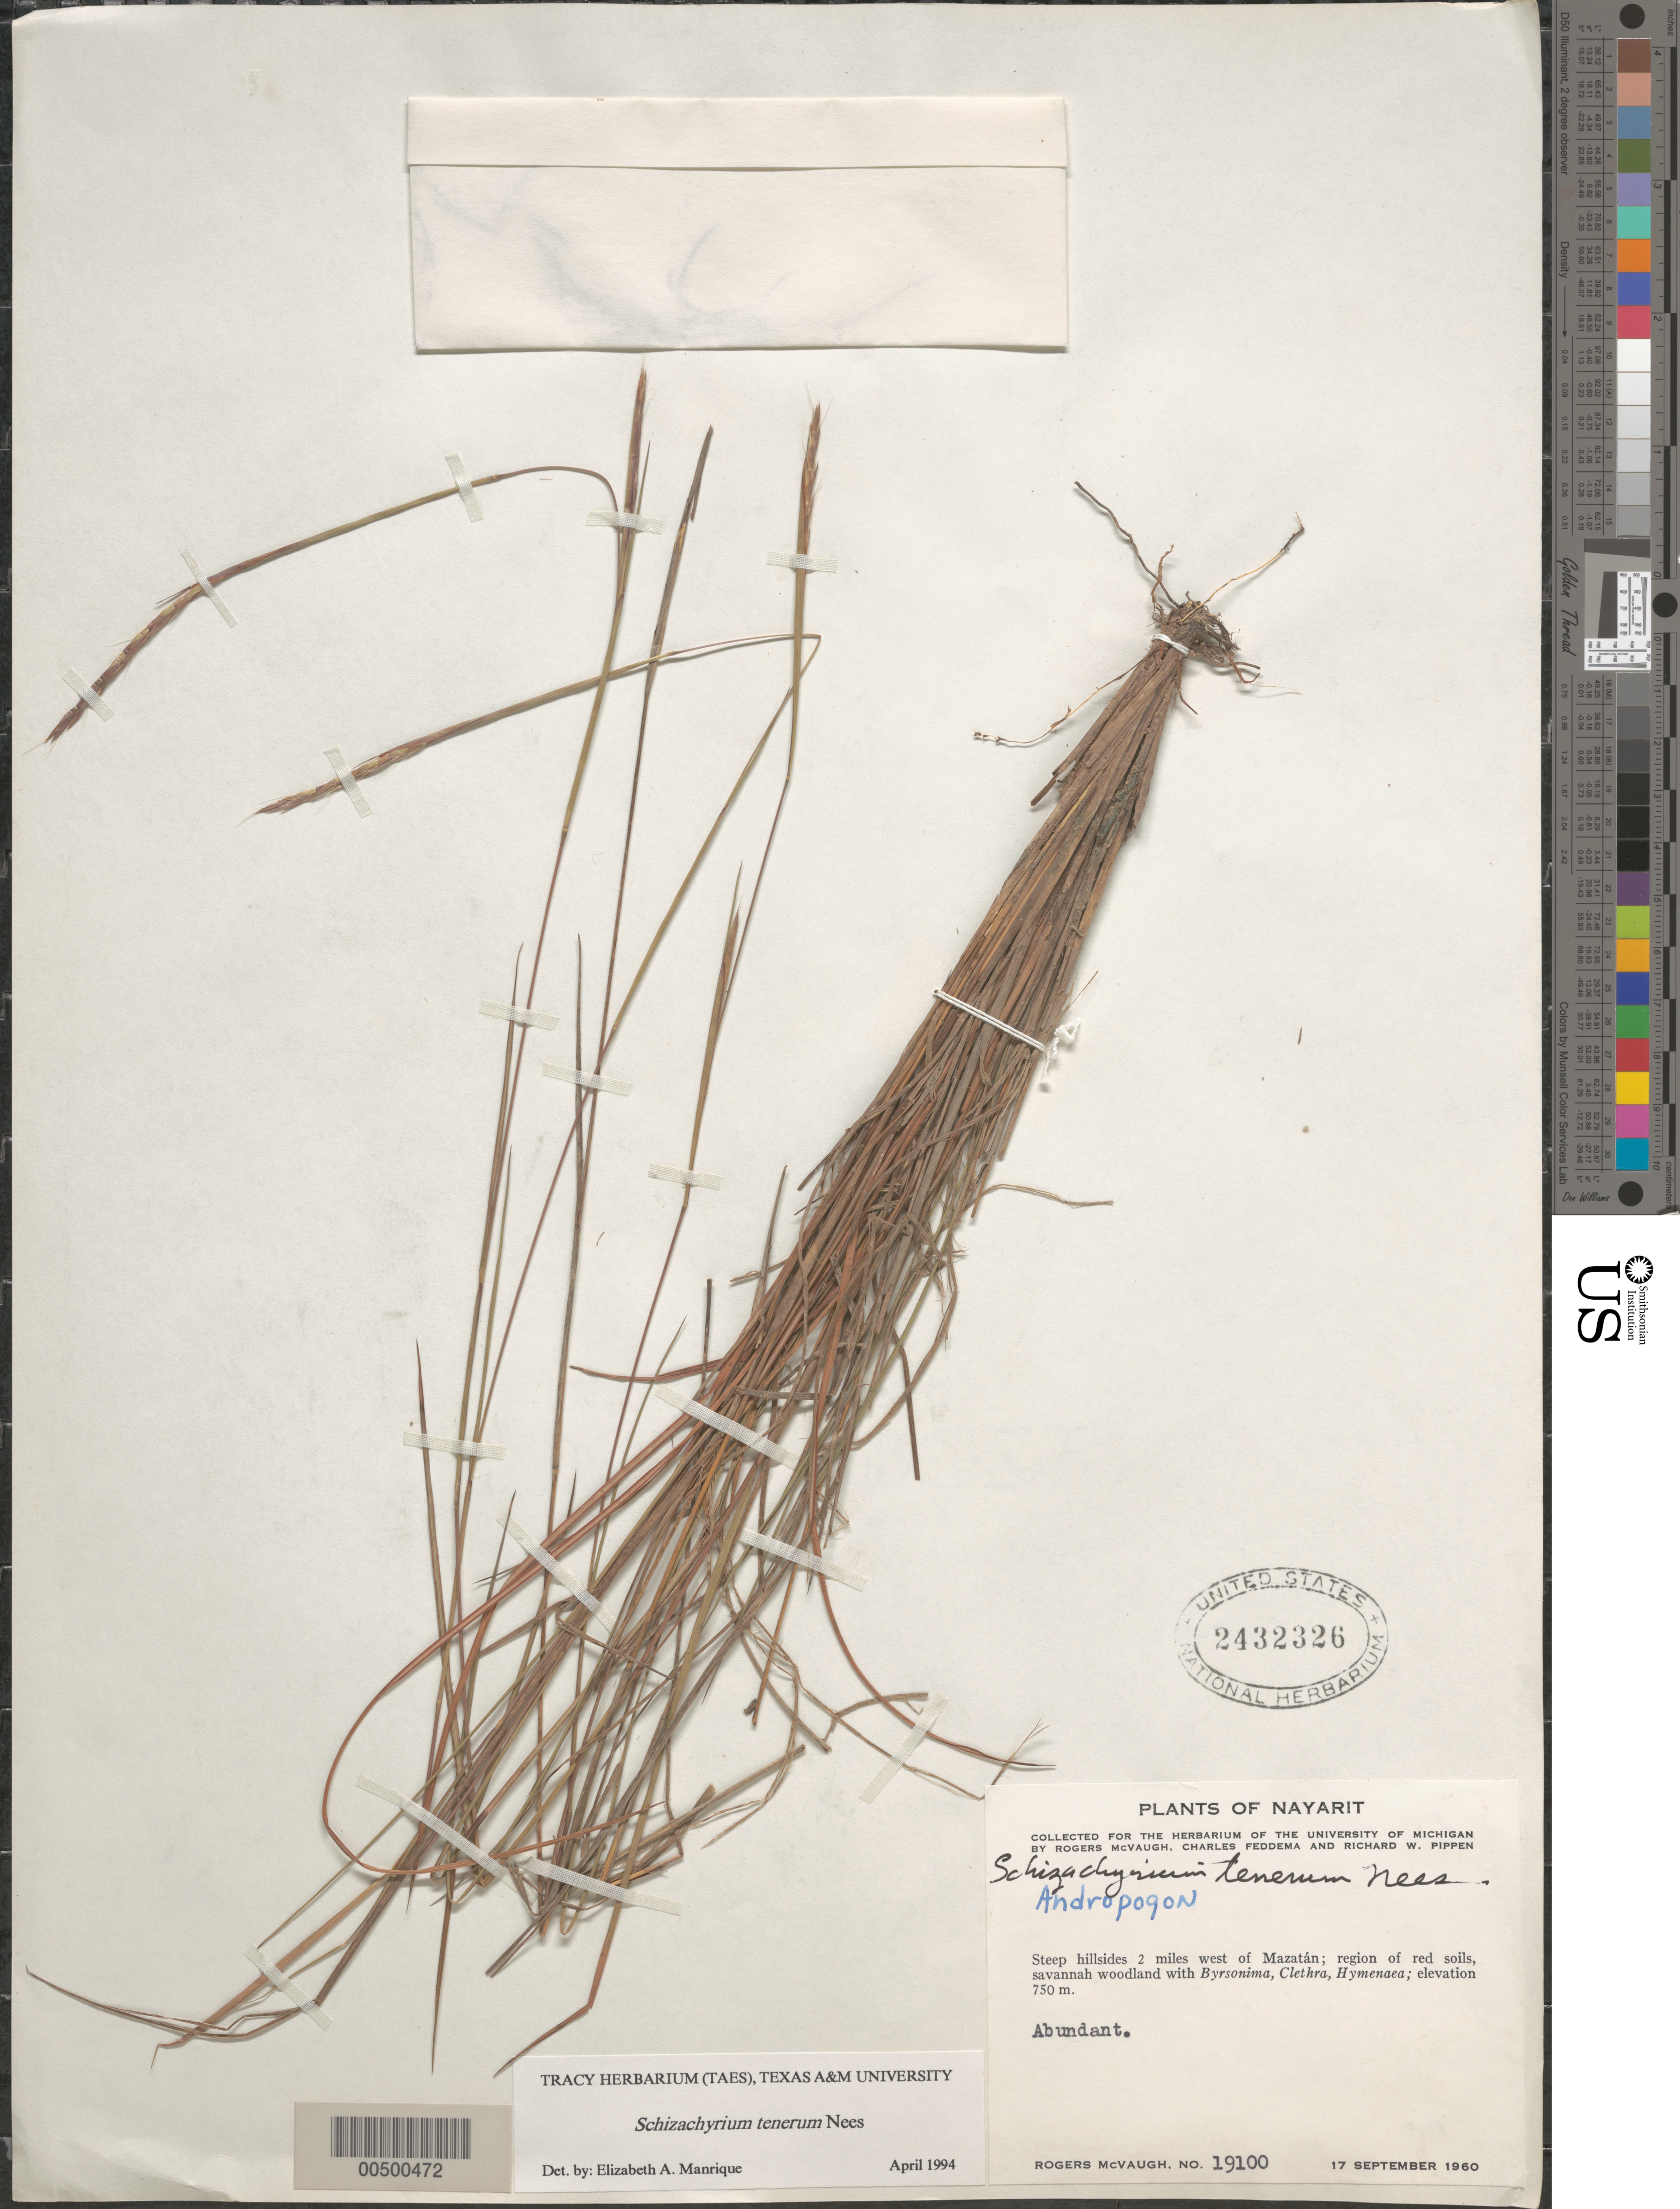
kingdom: Plantae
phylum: Tracheophyta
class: Liliopsida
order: Poales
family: Poaceae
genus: Schizachyrium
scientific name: Schizachyrium tenerum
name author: Nees in Mart.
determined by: Manrique, E. A.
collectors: R. McVaugh, C. Feddema & R. W. Pippen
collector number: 19100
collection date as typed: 17 Sep 1960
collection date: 1960-09-17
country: Mexico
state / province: Nayarit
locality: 2 mi W of Mazatán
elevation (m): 750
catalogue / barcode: US 2432326